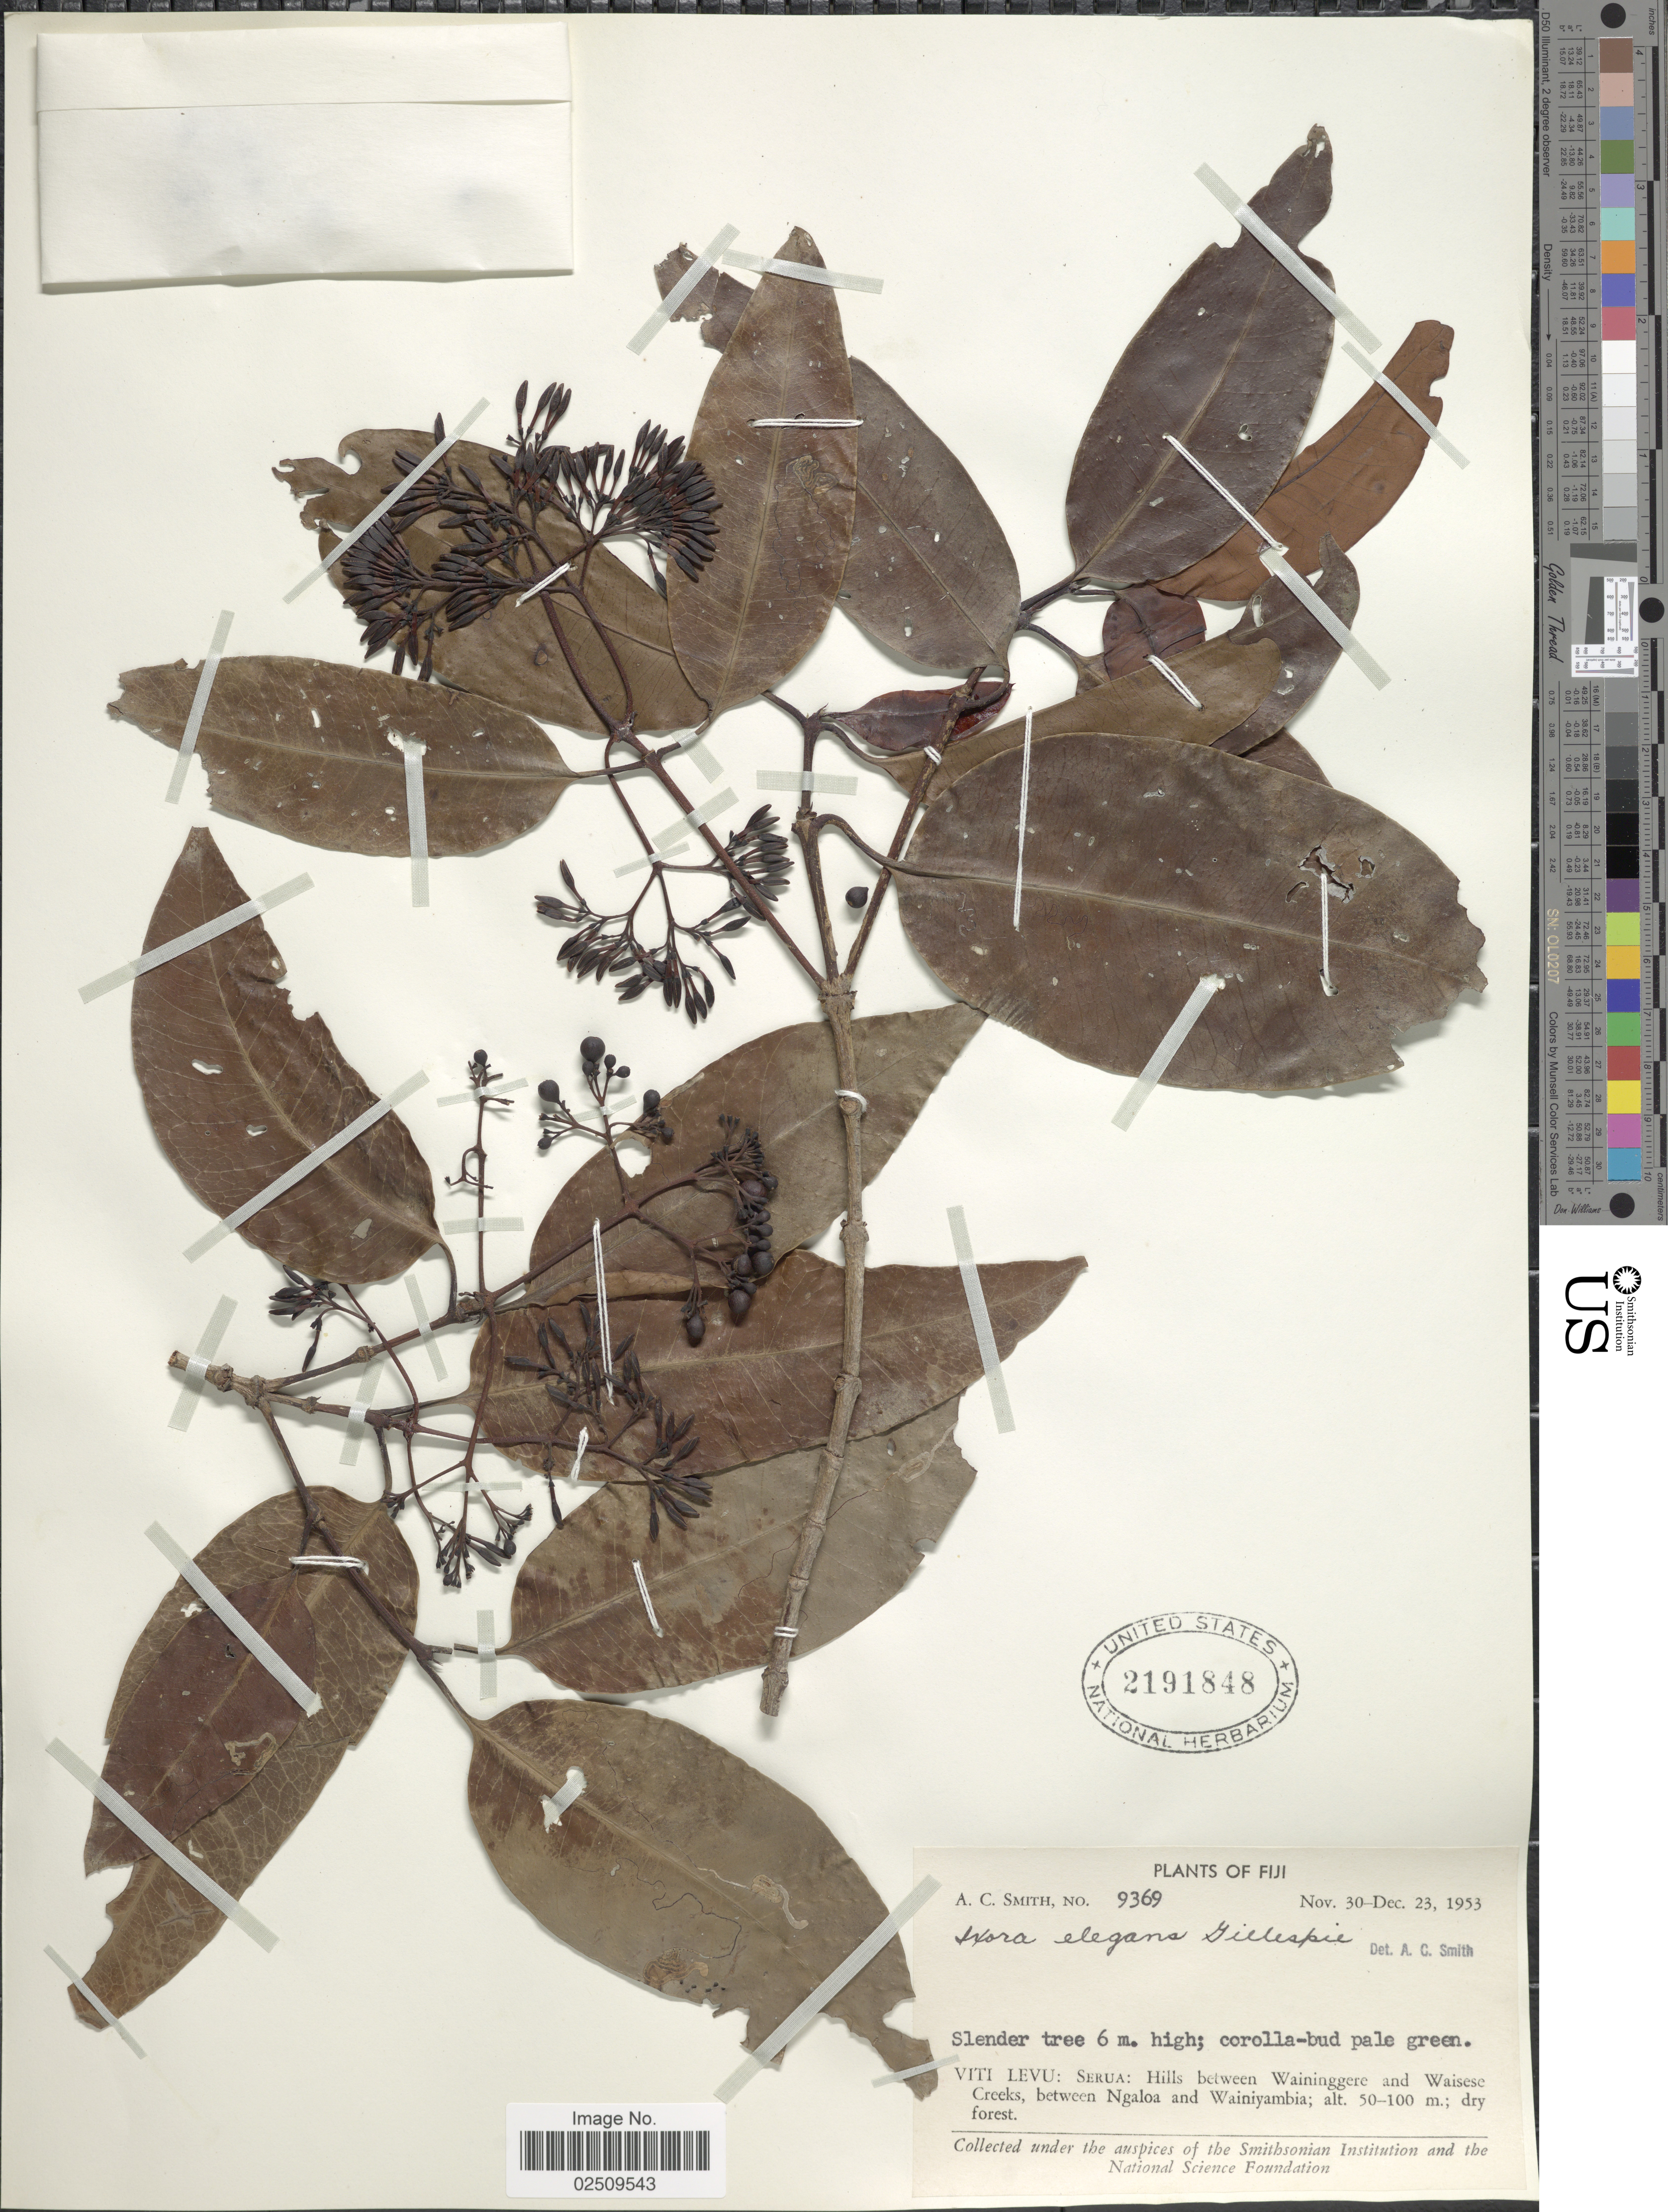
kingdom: Plantae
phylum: Tracheophyta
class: Magnoliopsida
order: Gentianales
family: Rubiaceae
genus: Ixora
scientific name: Ixora elegans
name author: Gillespie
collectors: A. C. Smith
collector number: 9369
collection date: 1953-11-30/1953-12-23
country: Fiji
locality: Viti Levu: Serua: Hills between Waininggere and Waisese Creek, between Ngaloa and Wainiyambia; dry forest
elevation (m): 50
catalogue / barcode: US 2191848